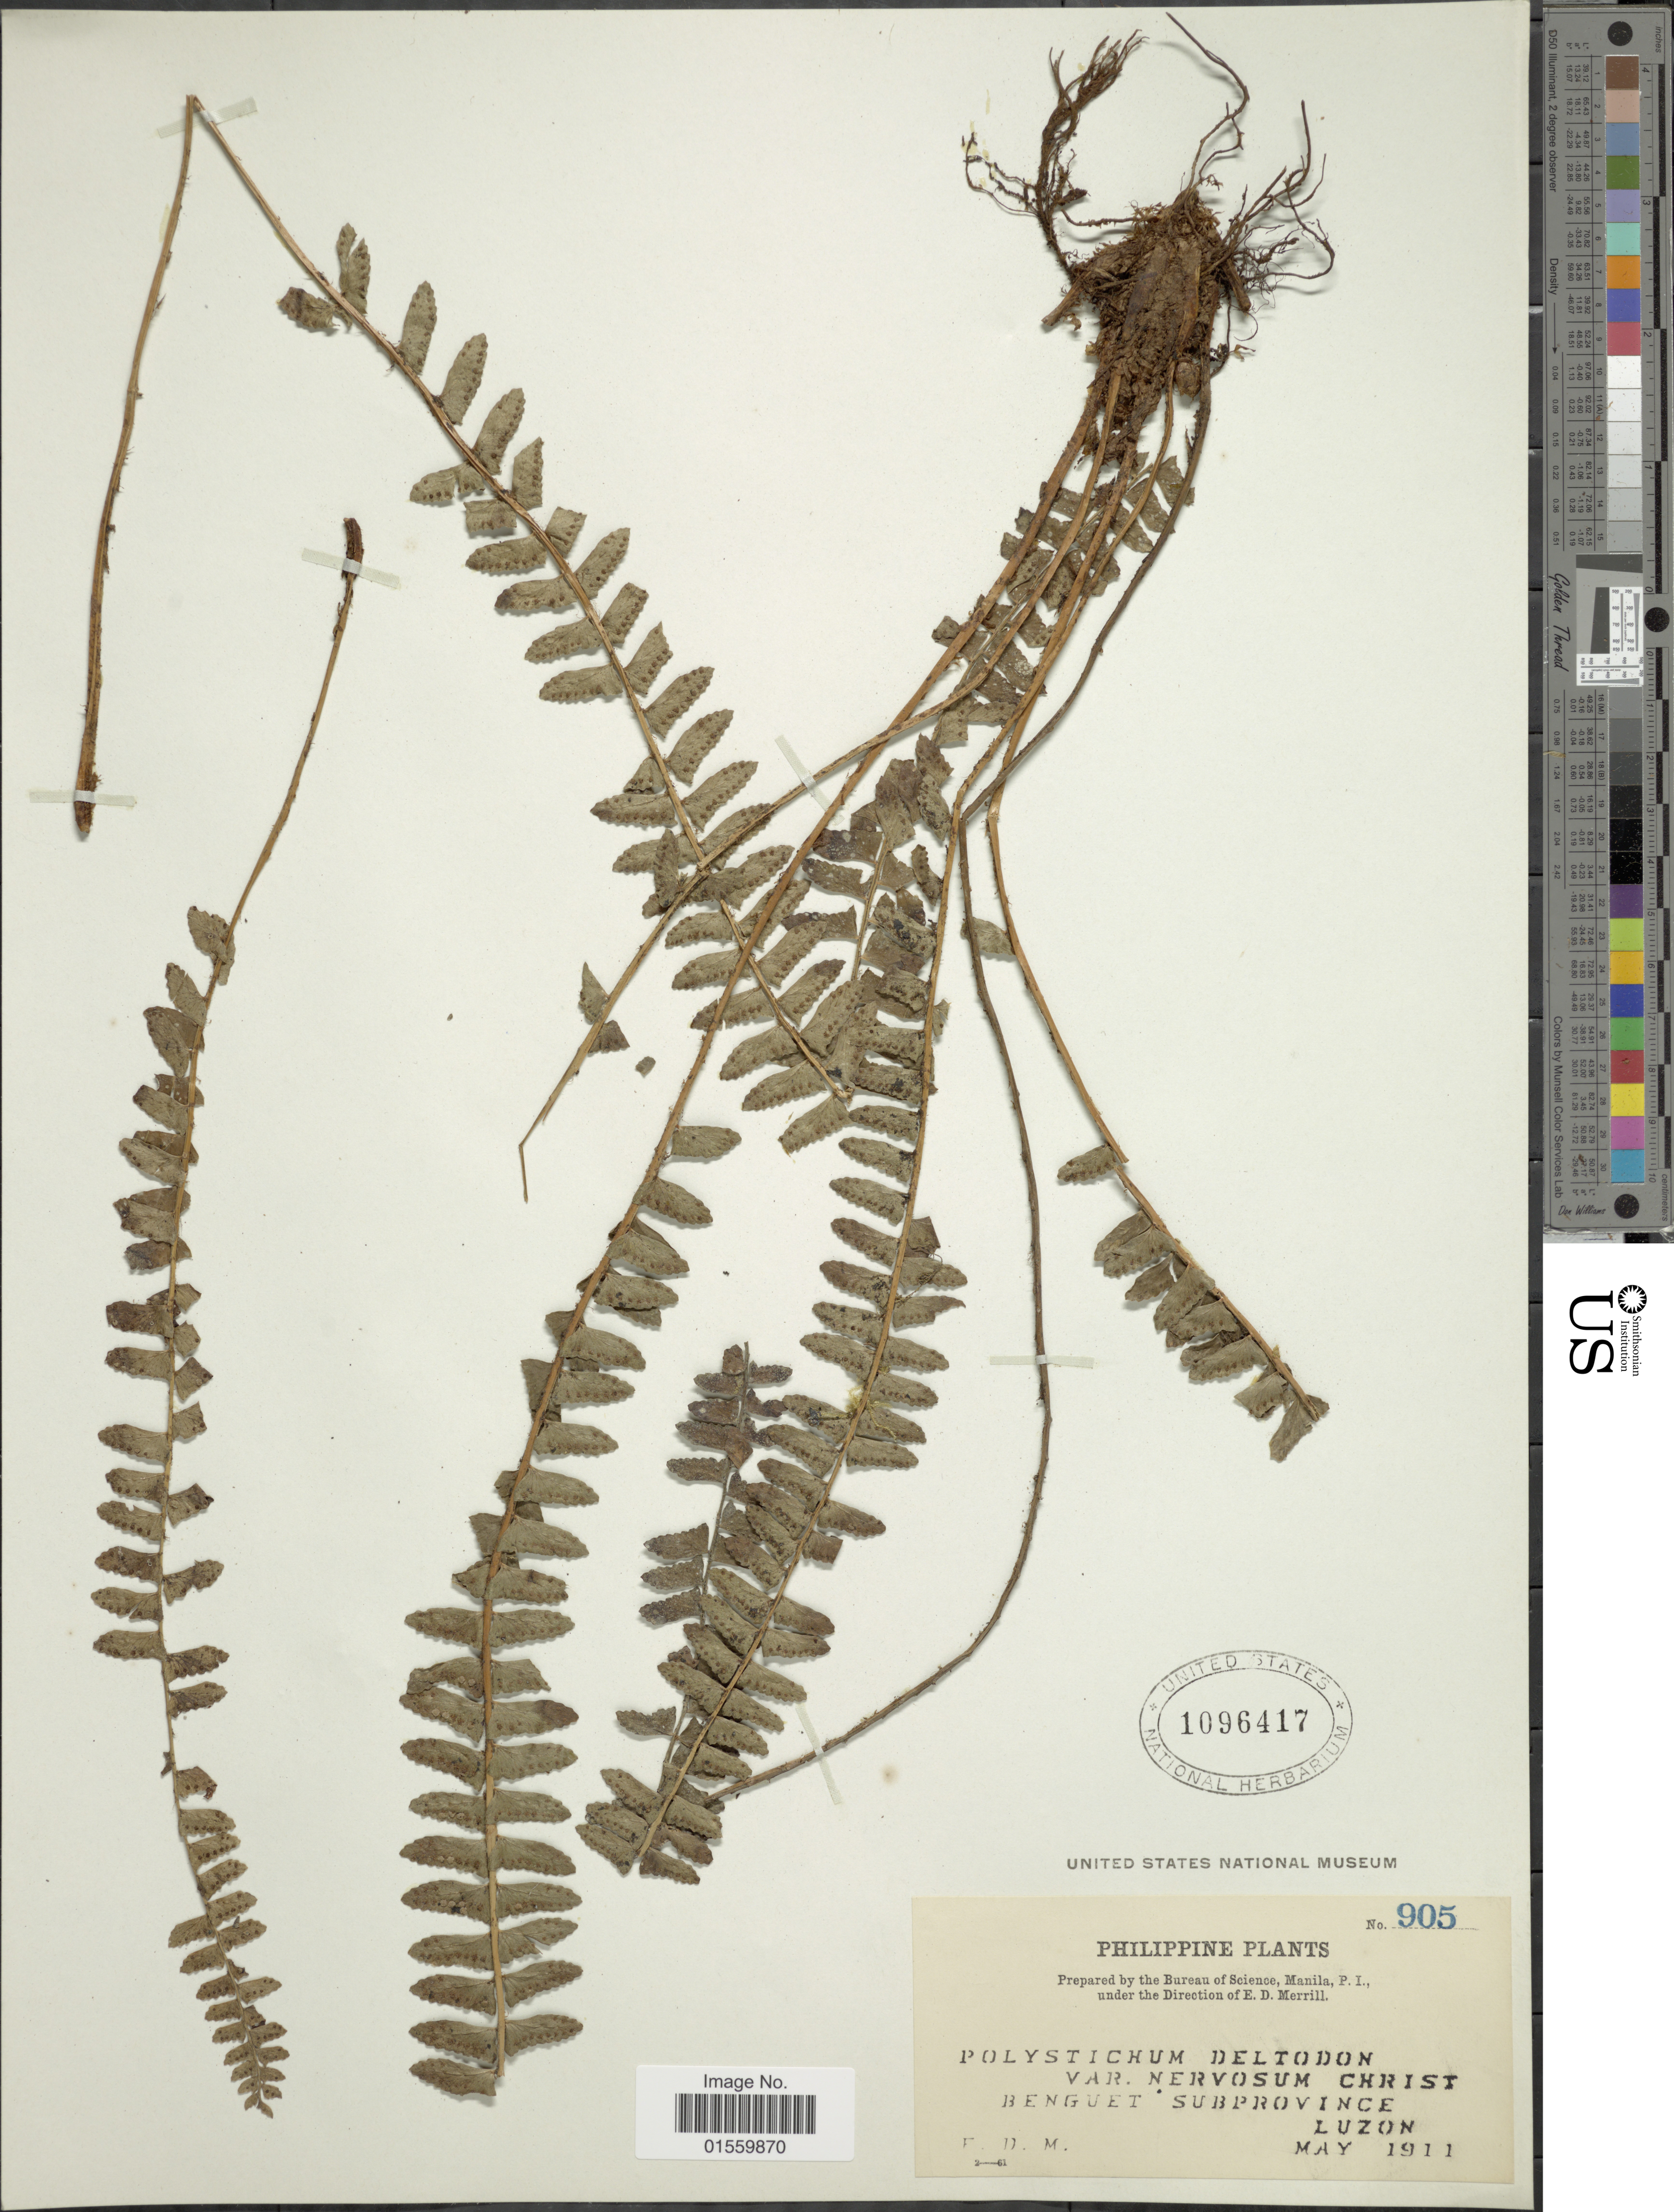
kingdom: Plantae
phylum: Tracheophyta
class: Polypodiopsida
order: Polypodiales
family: Dryopteridaceae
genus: Polystichum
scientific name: Polystichum deltodon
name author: (Baker) Diels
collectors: E. D. Merrill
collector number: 905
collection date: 1911-05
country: Philippines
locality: Benguet Subprovince, Luzon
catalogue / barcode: US 1096417